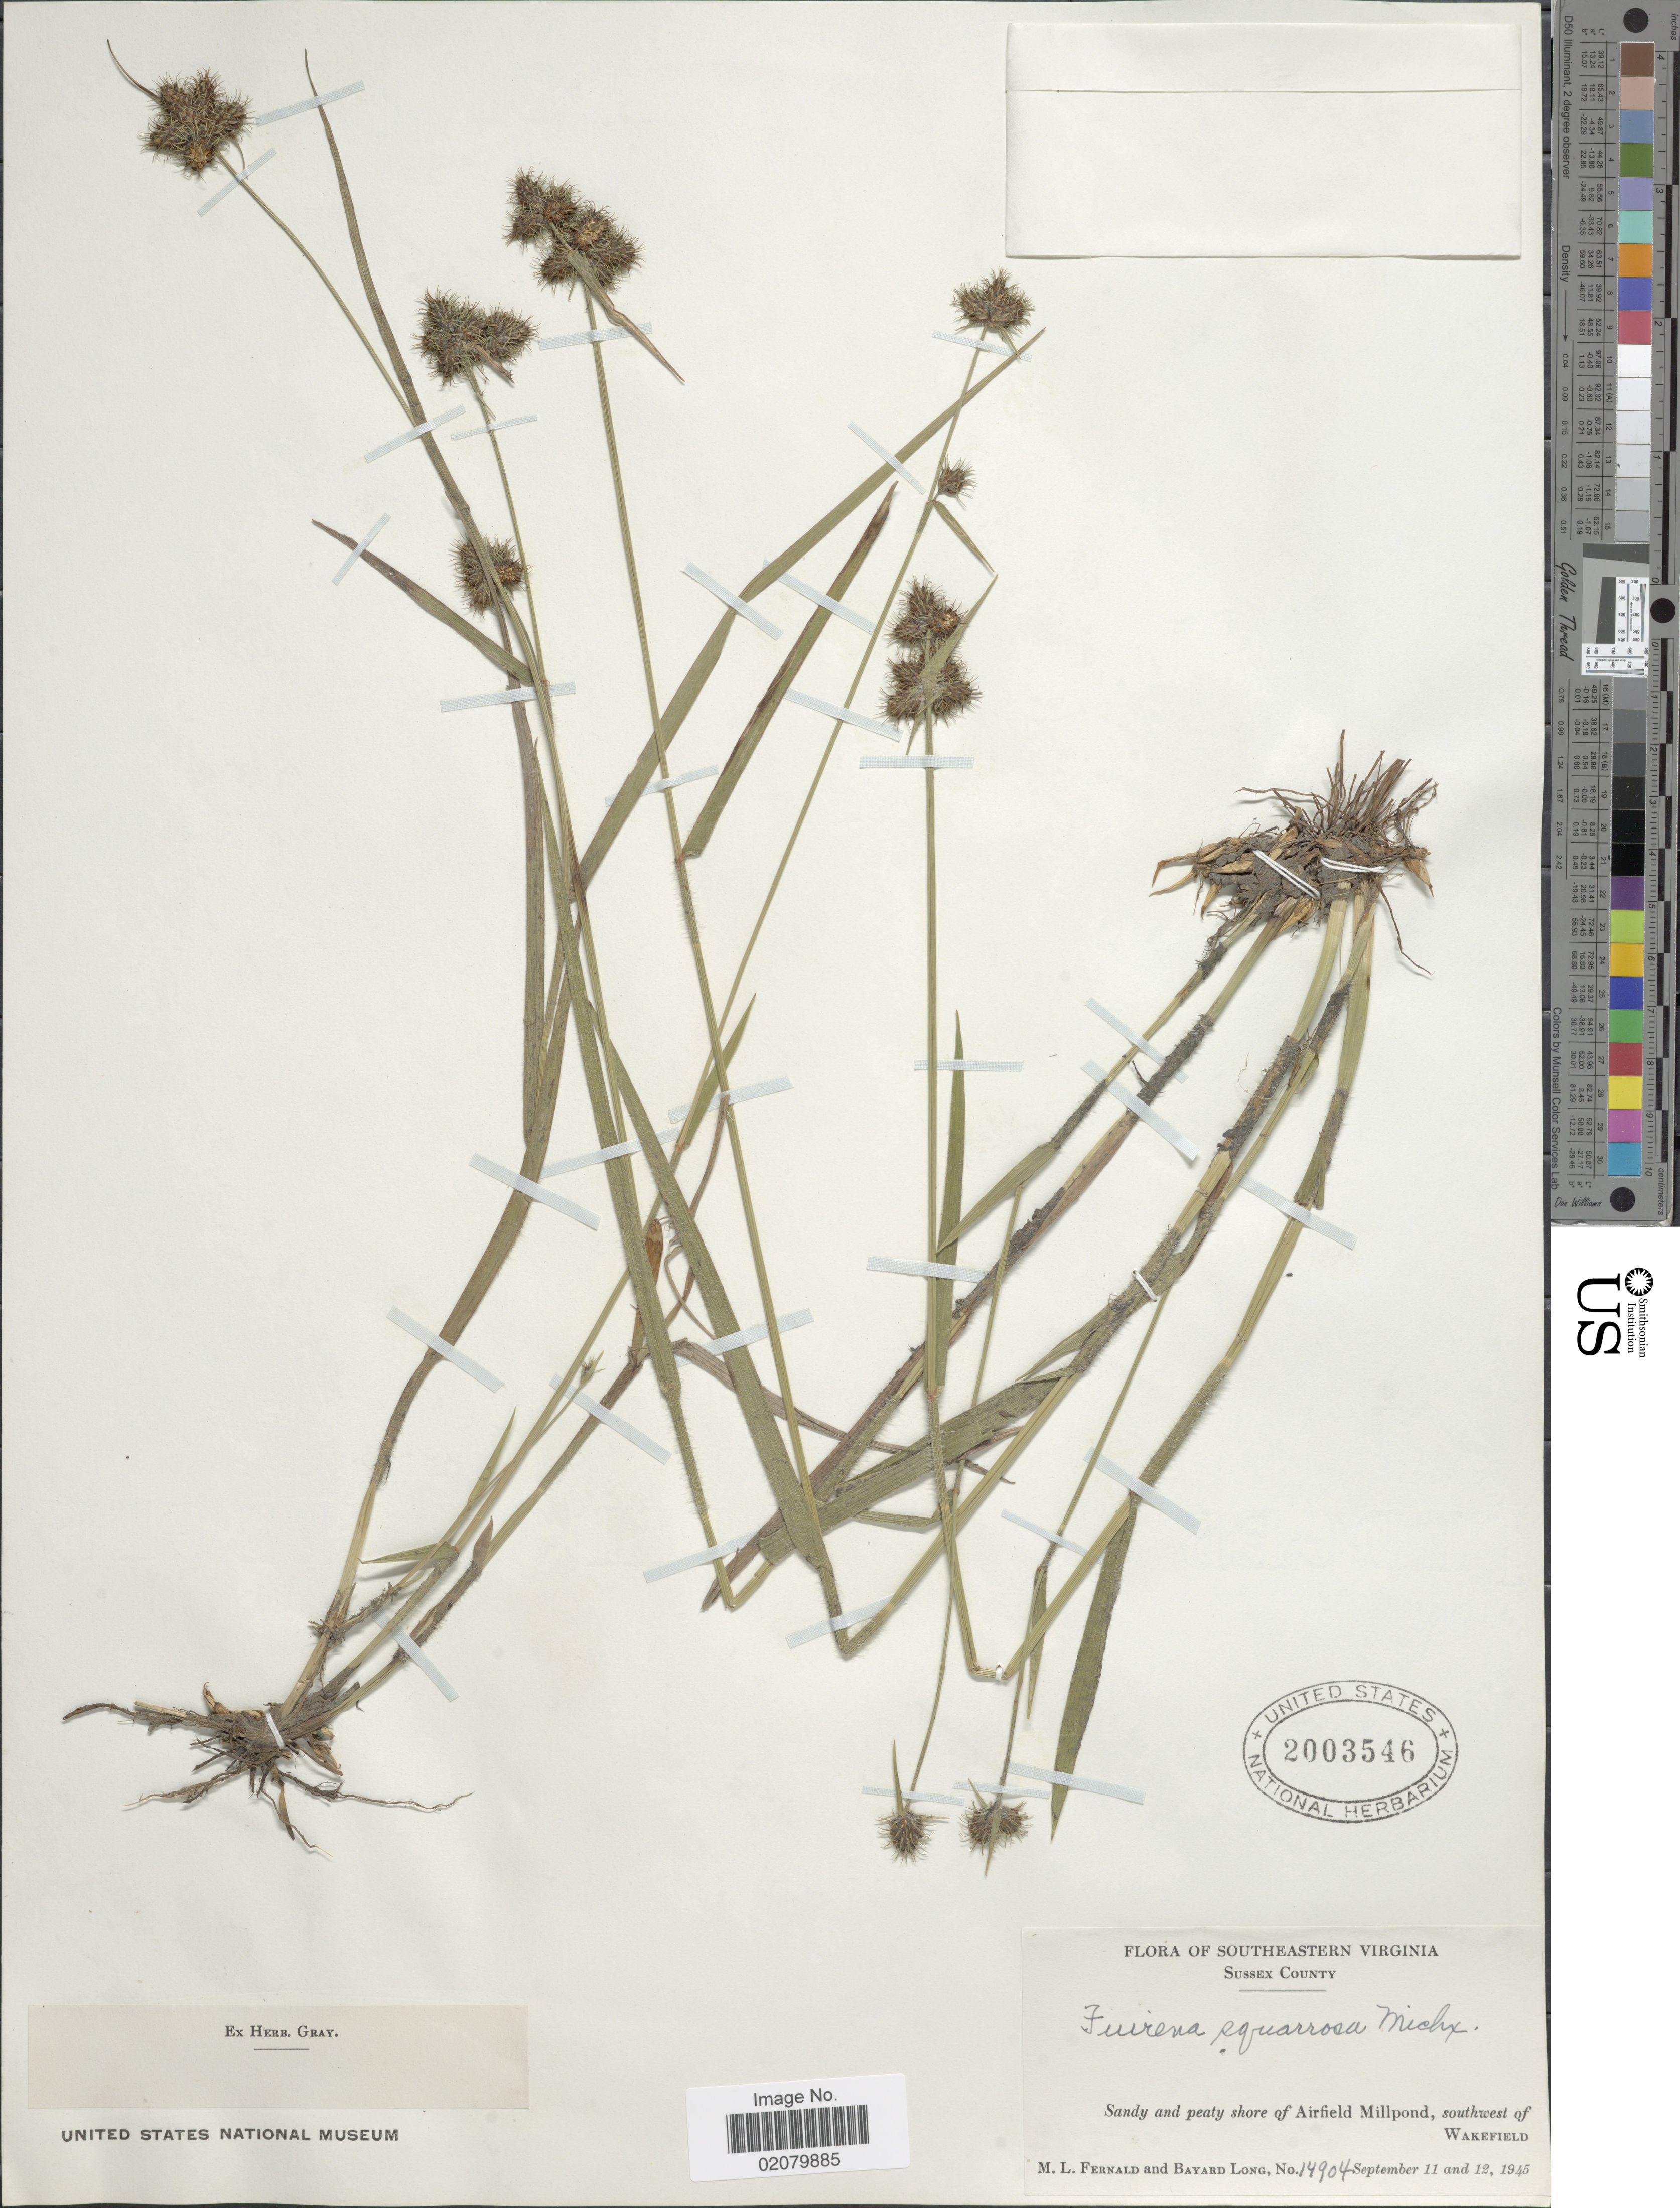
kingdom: Plantae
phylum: Tracheophyta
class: Liliopsida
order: Poales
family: Cyperaceae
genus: Fuirena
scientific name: Fuirena squarrosa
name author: Michx.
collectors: M. L. Fernald & B. Long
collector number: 14904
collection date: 1945-09-11/1945-09-12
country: United States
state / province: Virginia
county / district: Sussex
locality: Southeastern Virginia, Sussex County, Airfield Millpond, southwest of Wakefield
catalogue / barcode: US 2003546